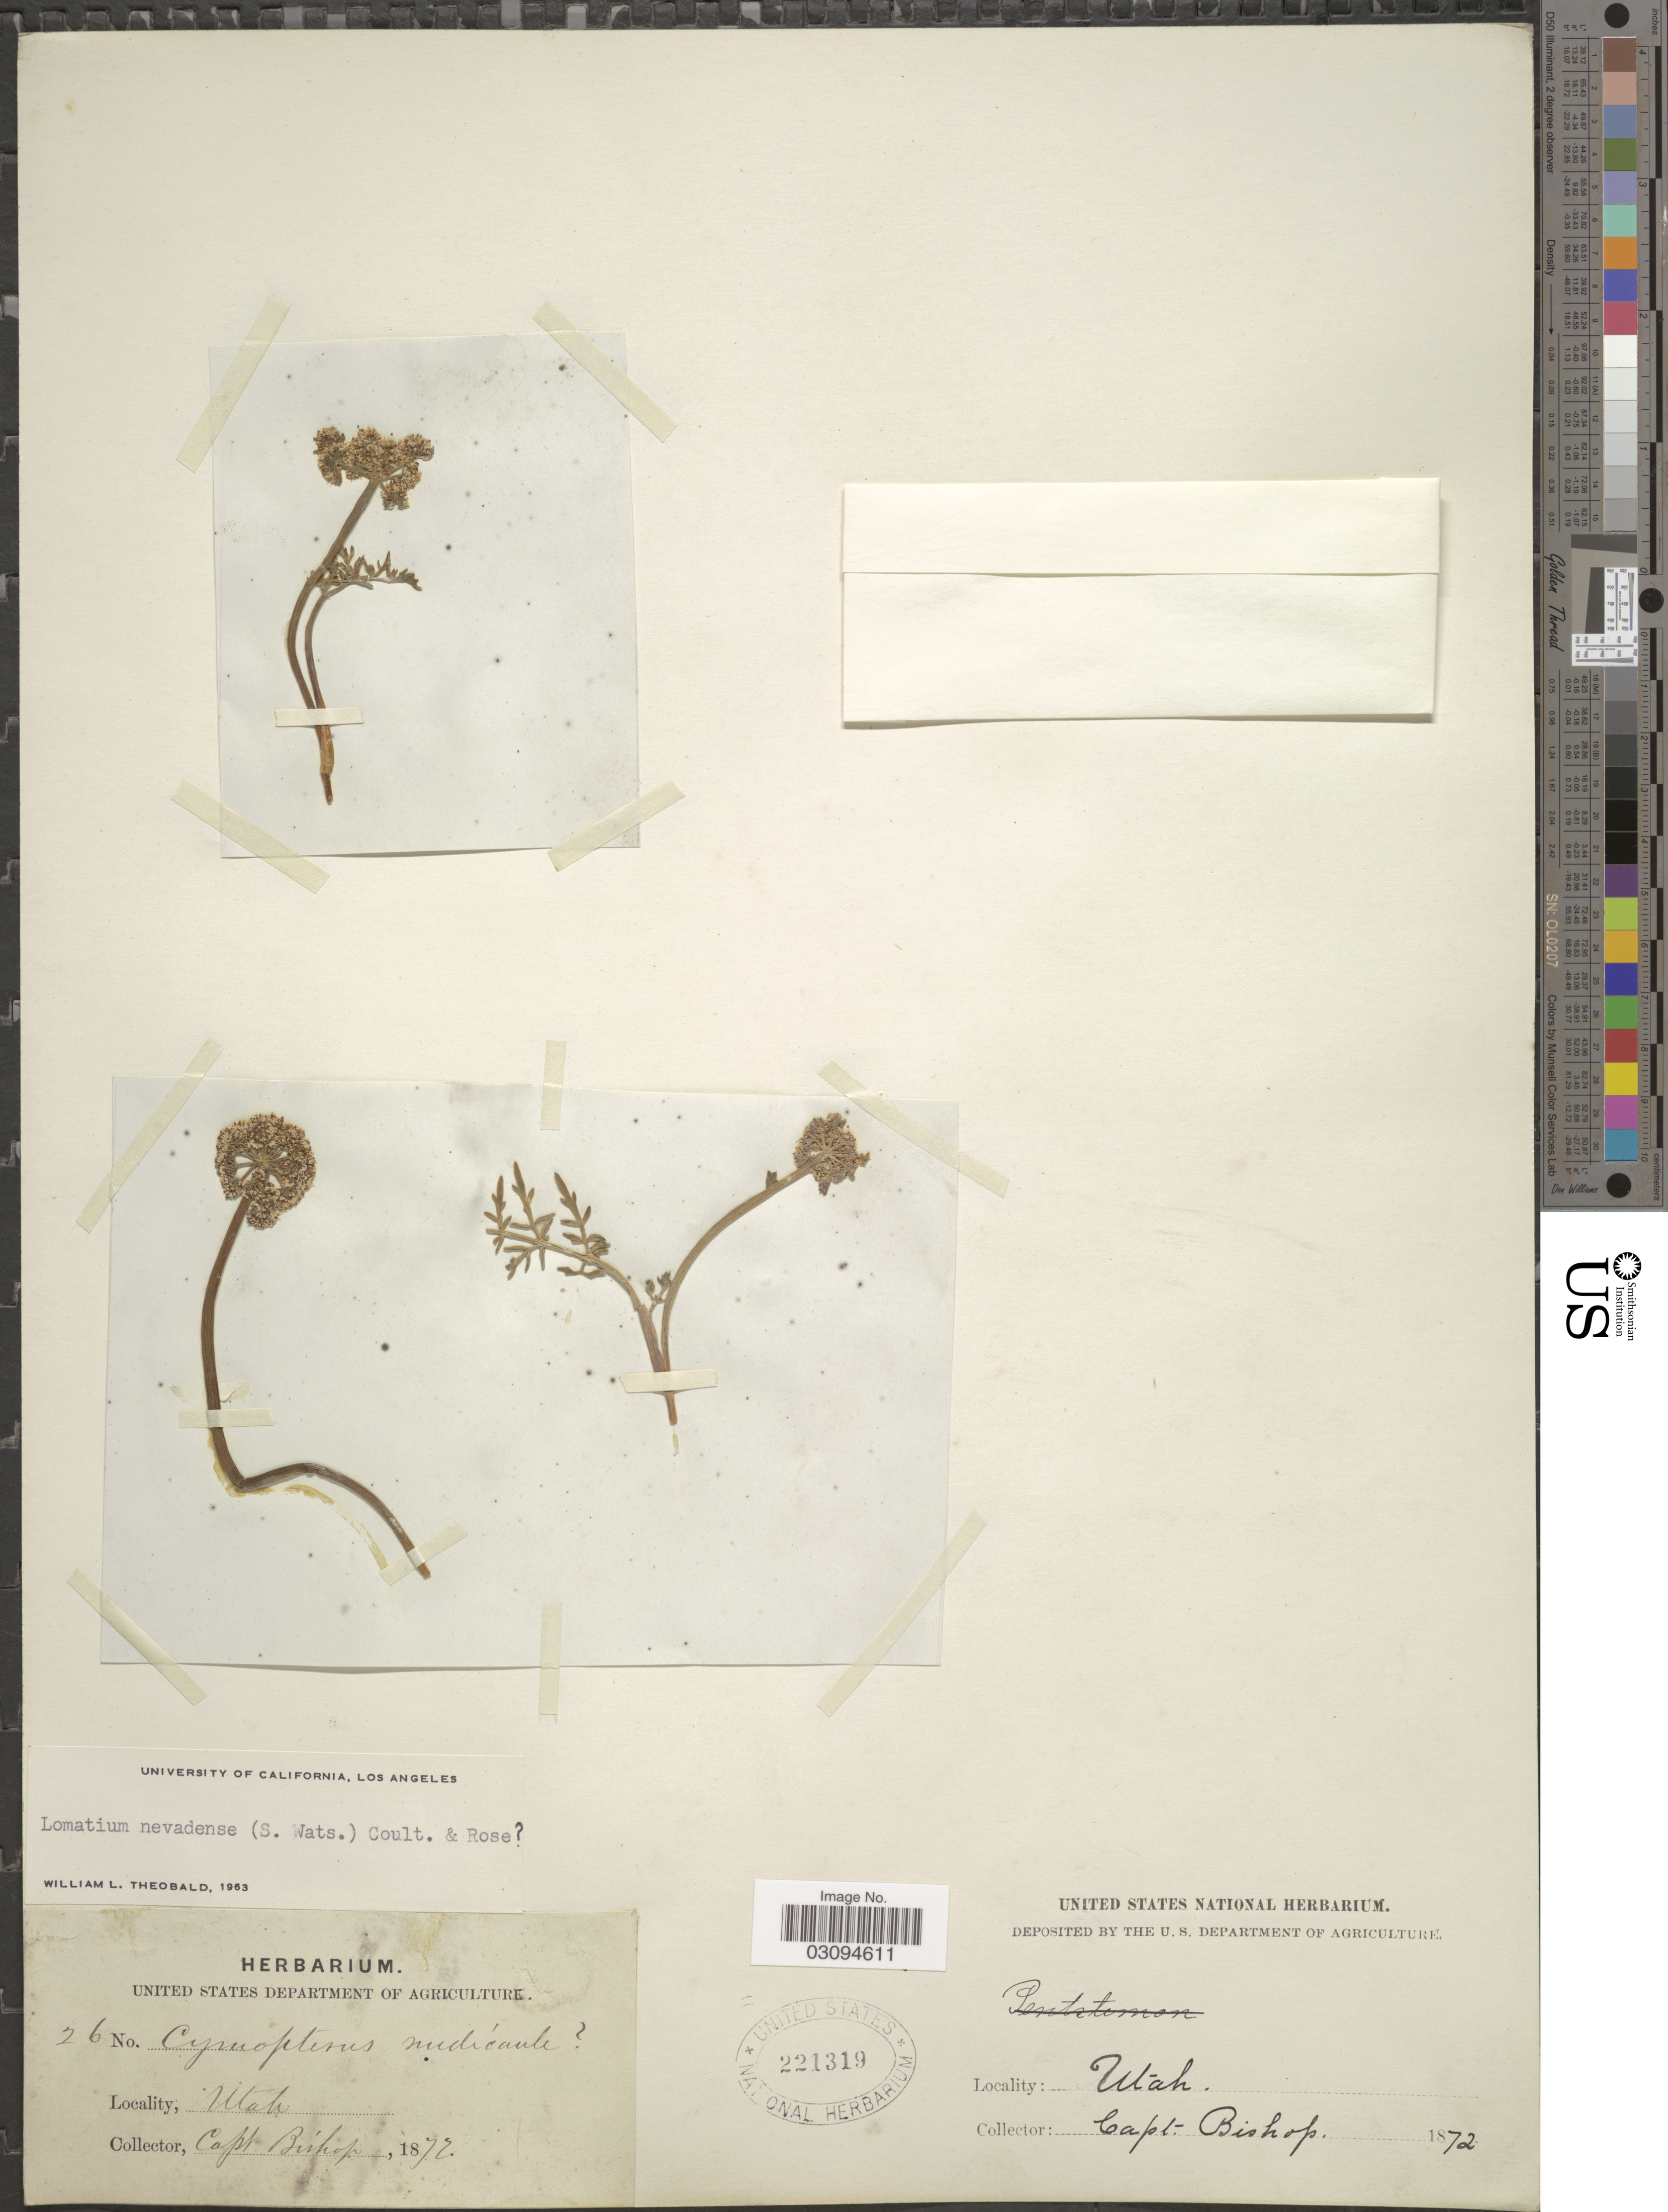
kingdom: Plantae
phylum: Tracheophyta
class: Magnoliopsida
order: Apiales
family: Apiaceae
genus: Lomatium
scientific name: Lomatium nevadense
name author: (S. Watson) J.M. Coult. & Rose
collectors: F. M. Bishop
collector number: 26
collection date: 1872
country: United States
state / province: Utah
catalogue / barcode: US 221319